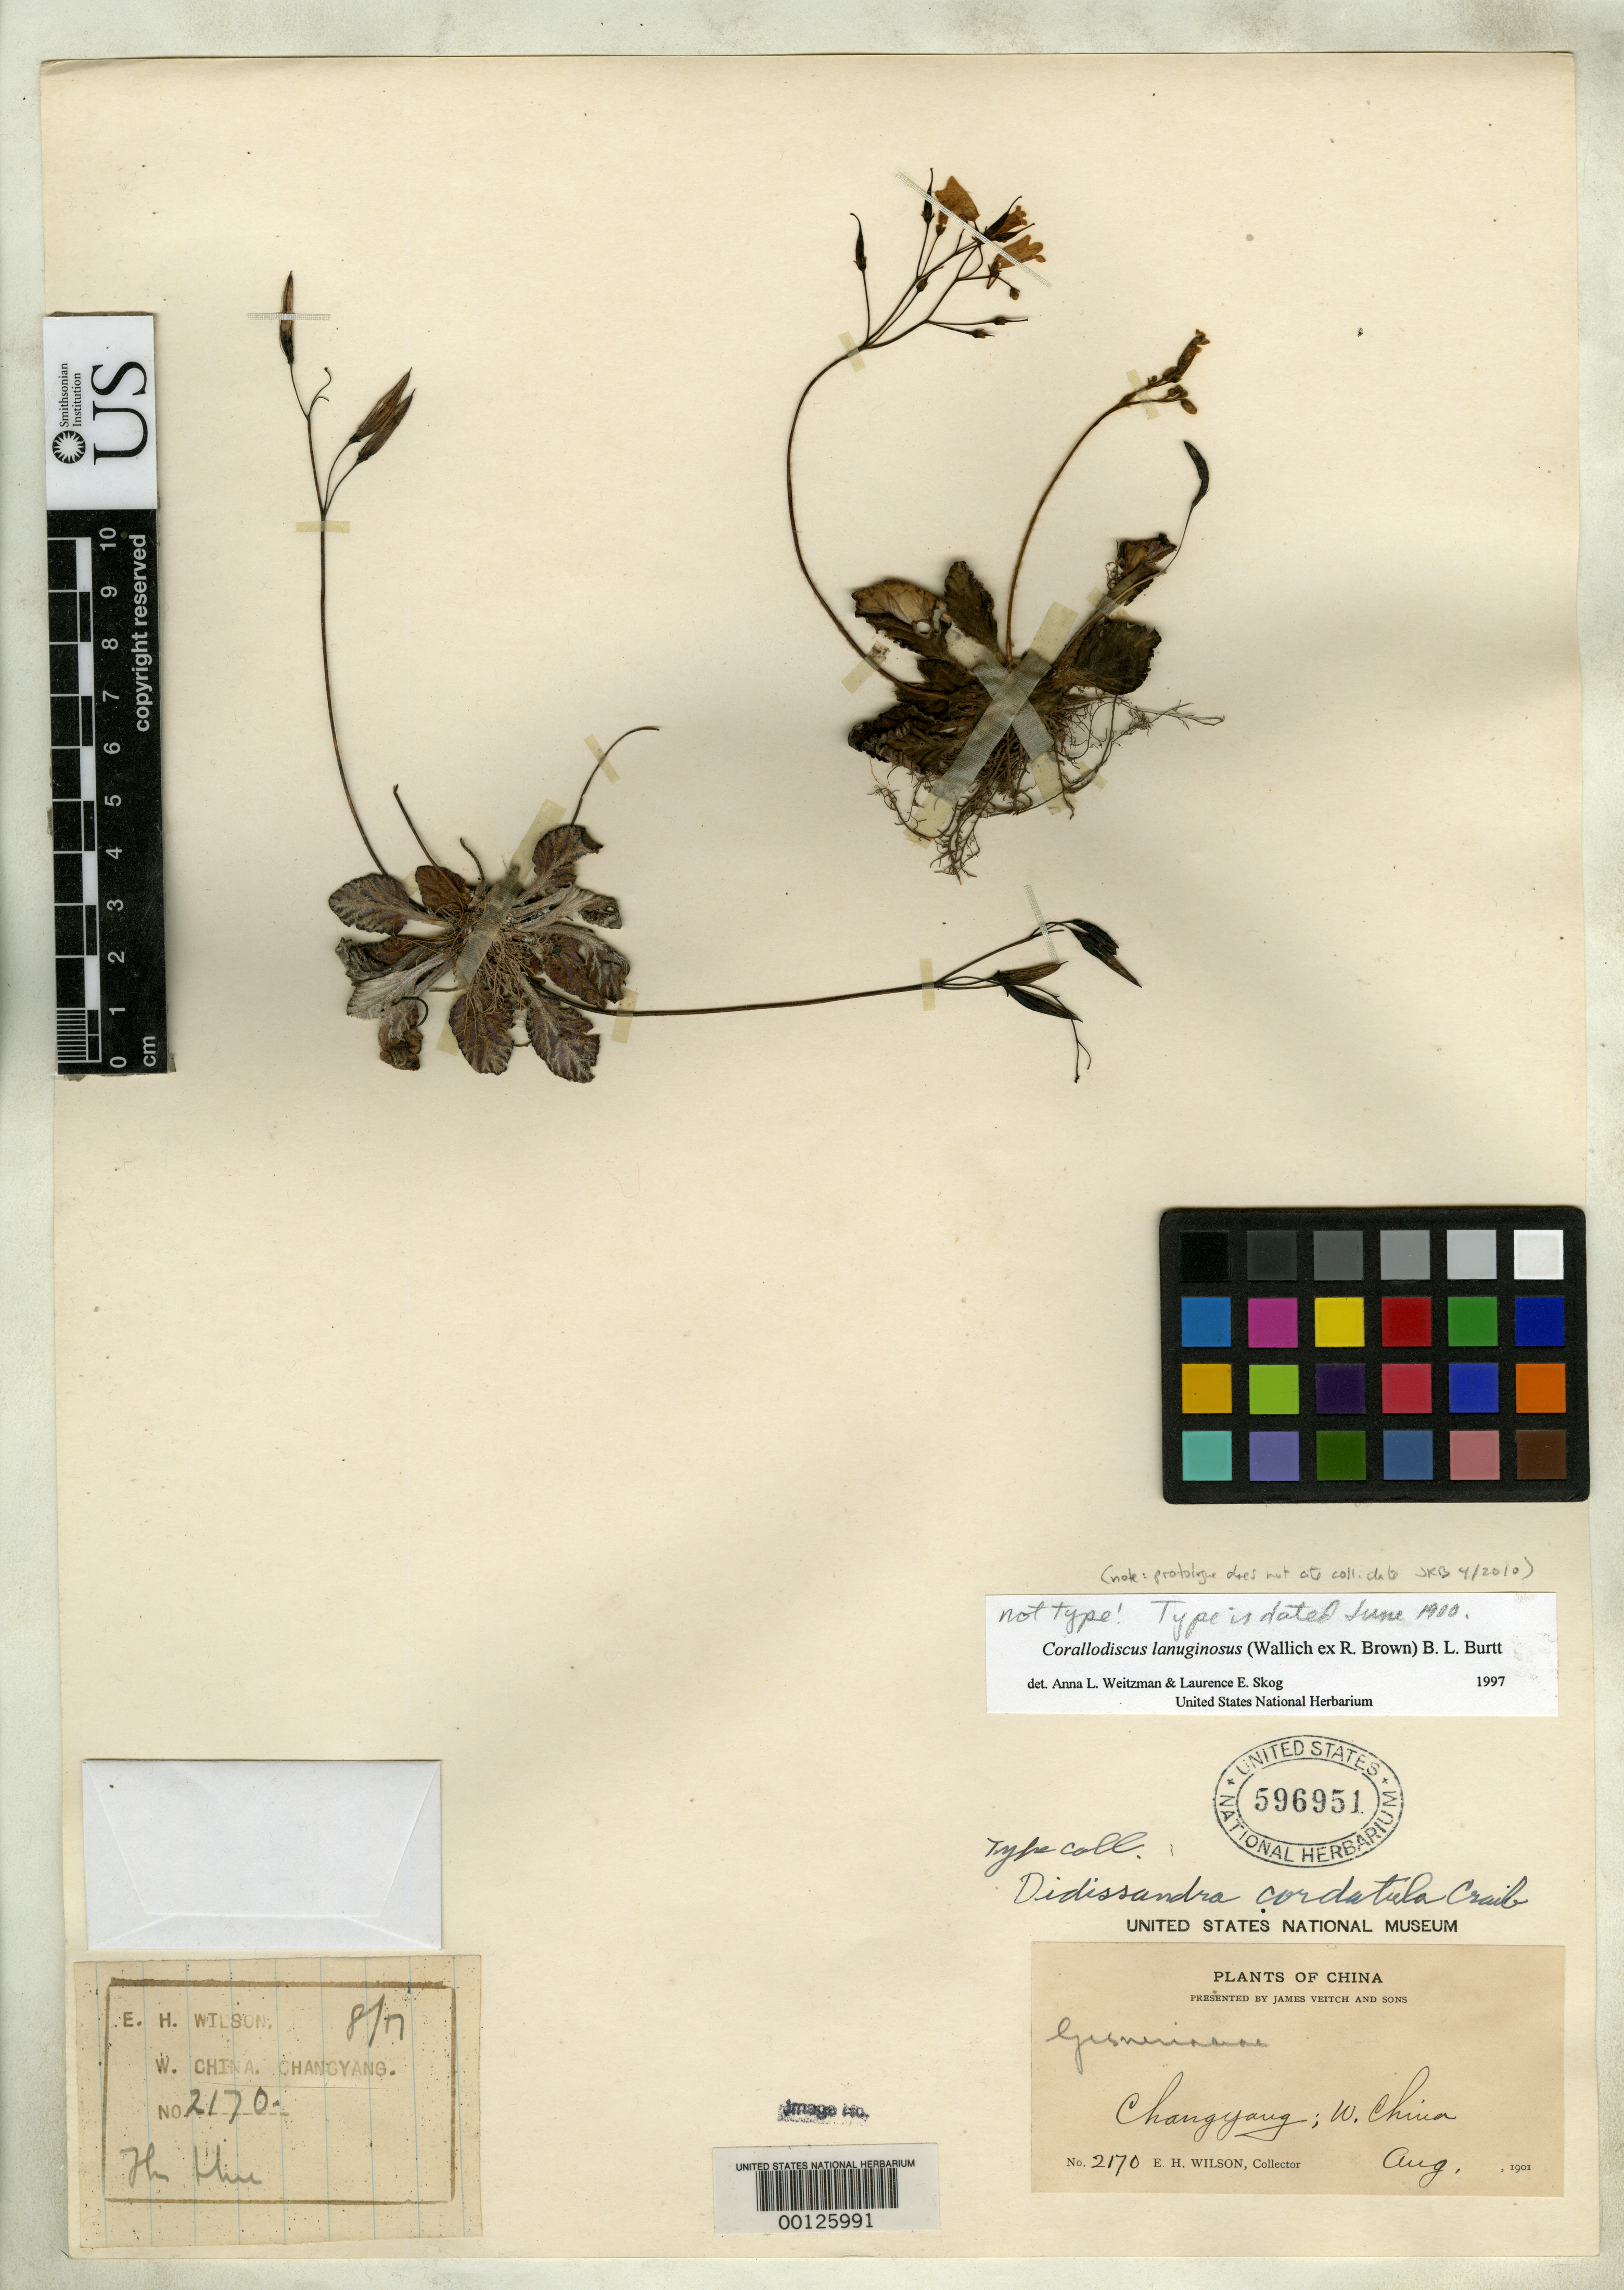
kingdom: Plantae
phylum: Tracheophyta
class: Magnoliopsida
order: Lamiales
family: Gesneriaceae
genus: Didissandra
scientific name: Didissandra cordatula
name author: Craib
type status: Possible Type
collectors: E. H. Wilson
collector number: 2170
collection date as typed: Aug 1901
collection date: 1901-08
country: China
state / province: Hubei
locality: Changyang, W. China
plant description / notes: Protologue does not cite collection date, (holo?)type at E apparently dated June 1900. Annotated by A.L. Weitzman & L.E. Skog (1997) "not type! Type is dated June 1900".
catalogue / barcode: US 596951